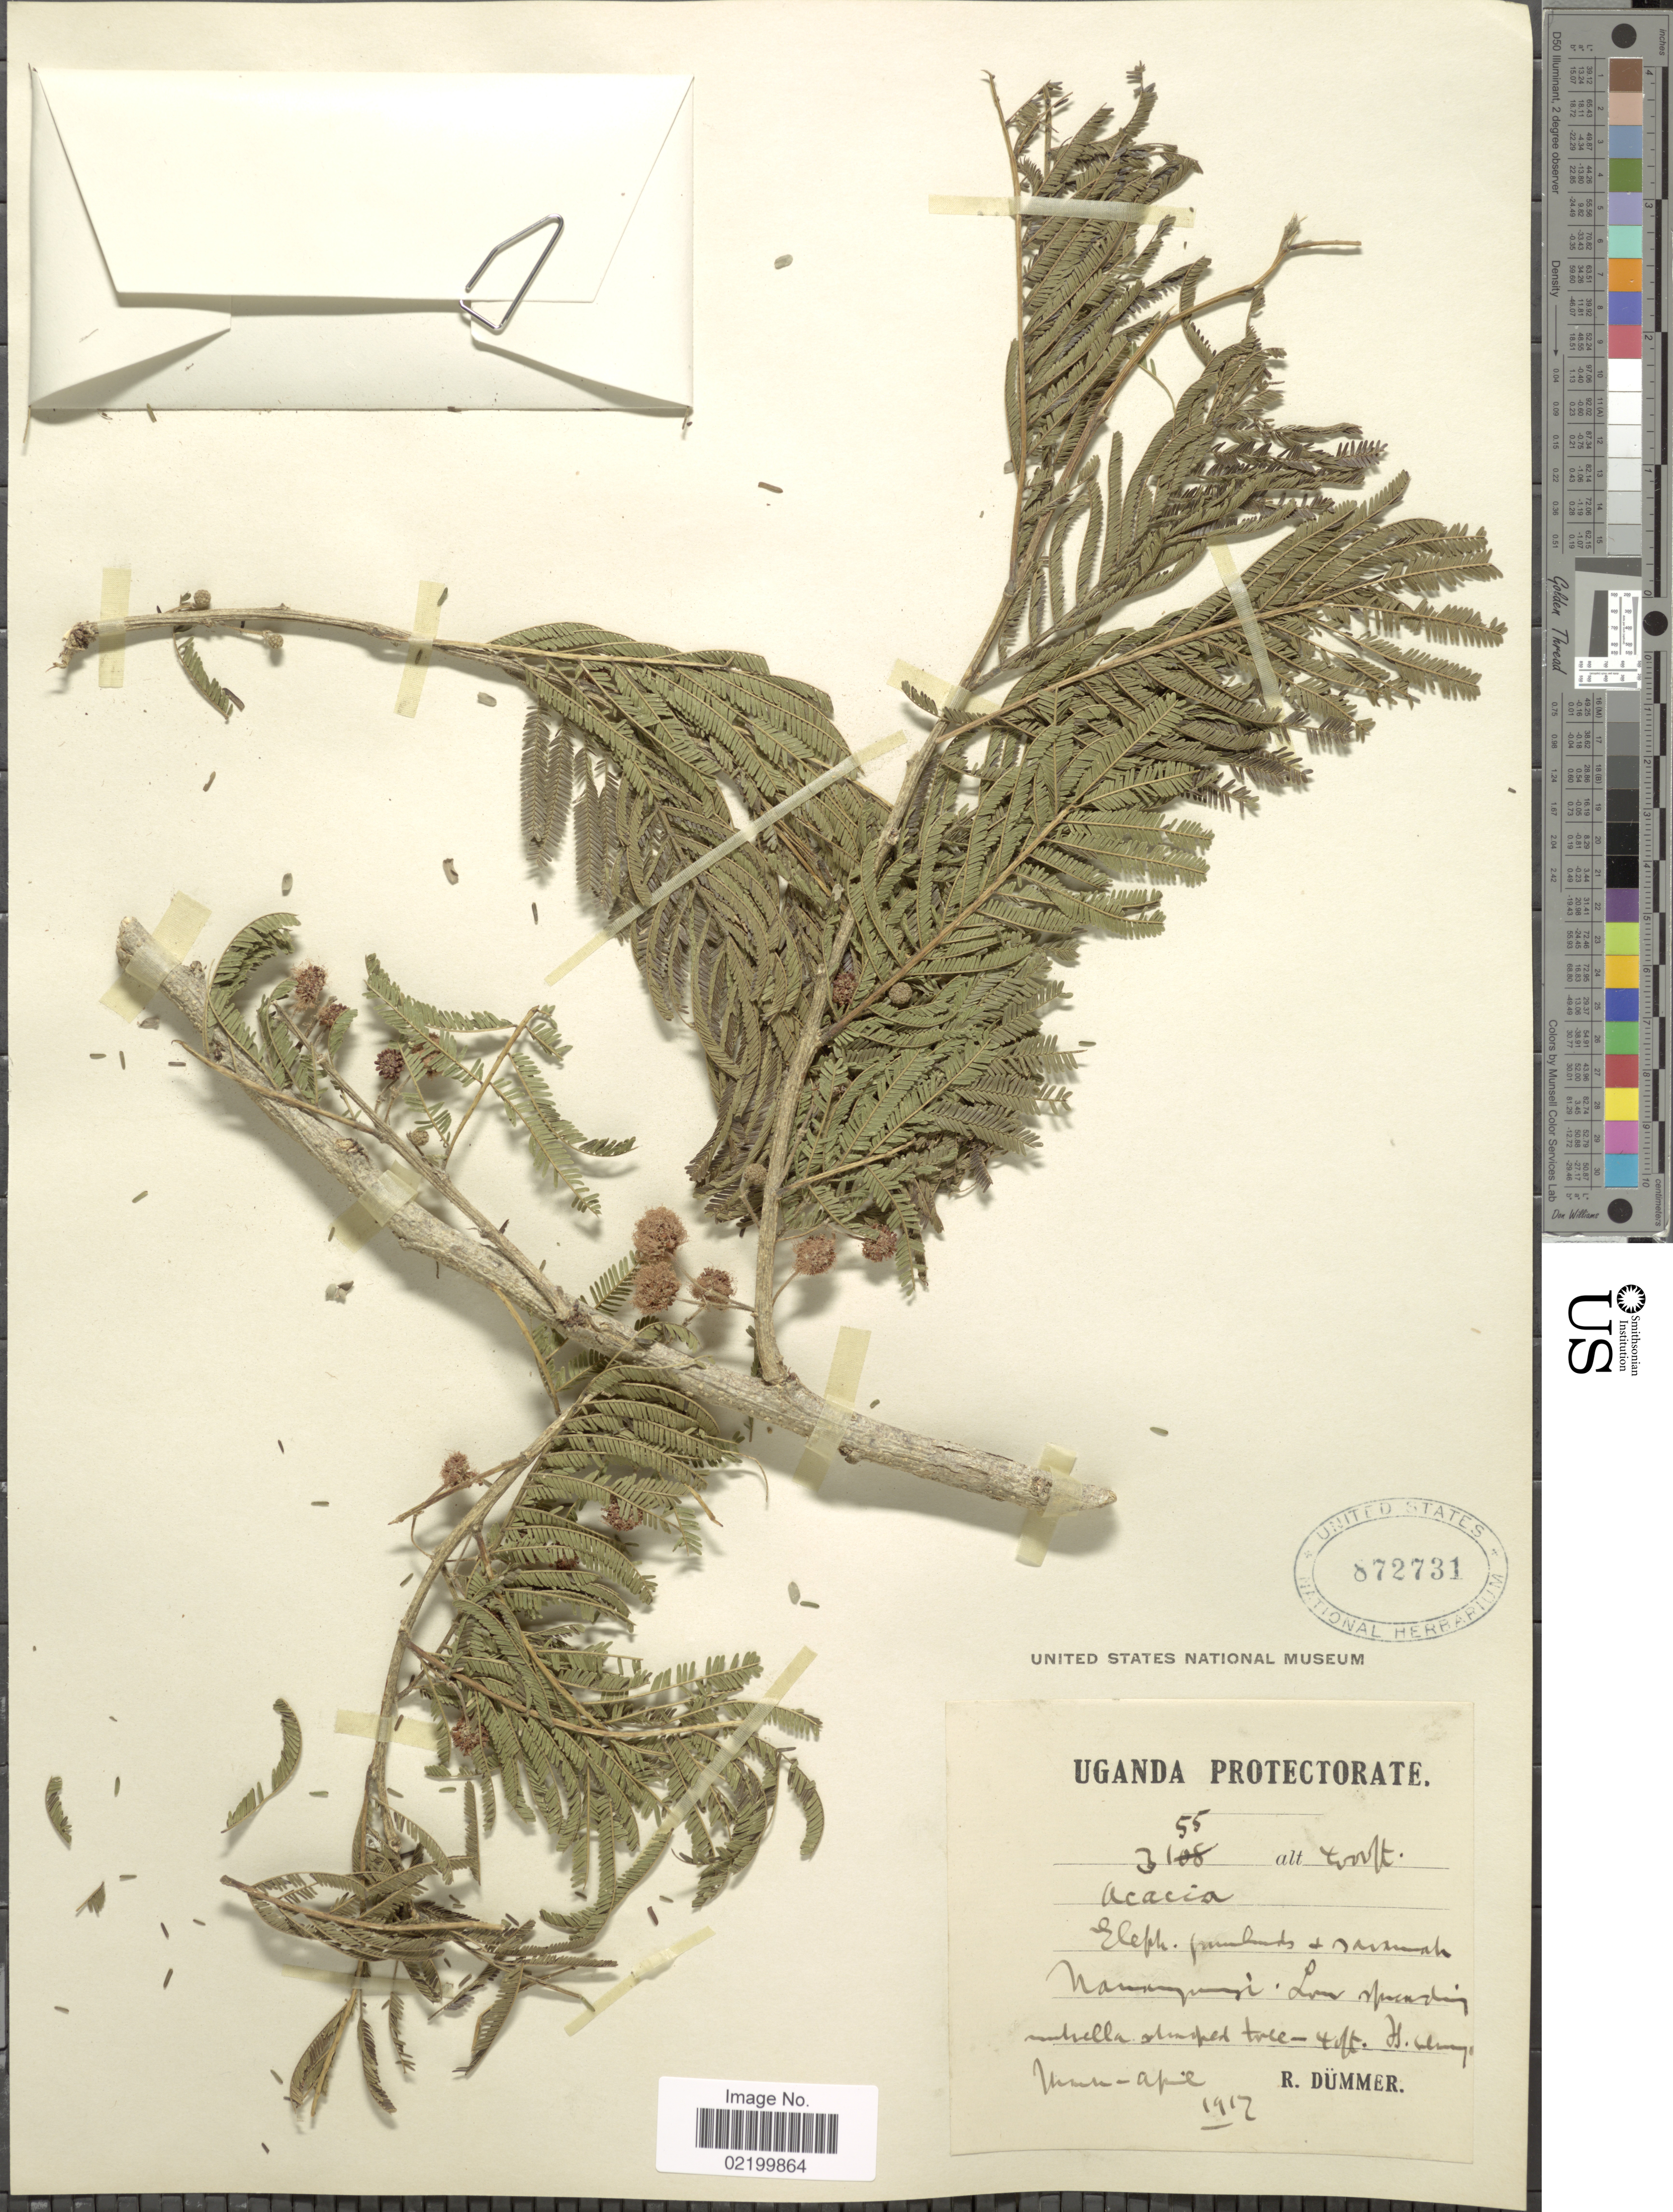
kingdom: Plantae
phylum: Tracheophyta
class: Magnoliopsida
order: Fabales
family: Fabaceae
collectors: R. A. Dümmer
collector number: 3155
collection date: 1912-03/1912-04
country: Uganda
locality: Eleph. grasslands + savannah Namanyonyi.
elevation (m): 122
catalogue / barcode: US 872731